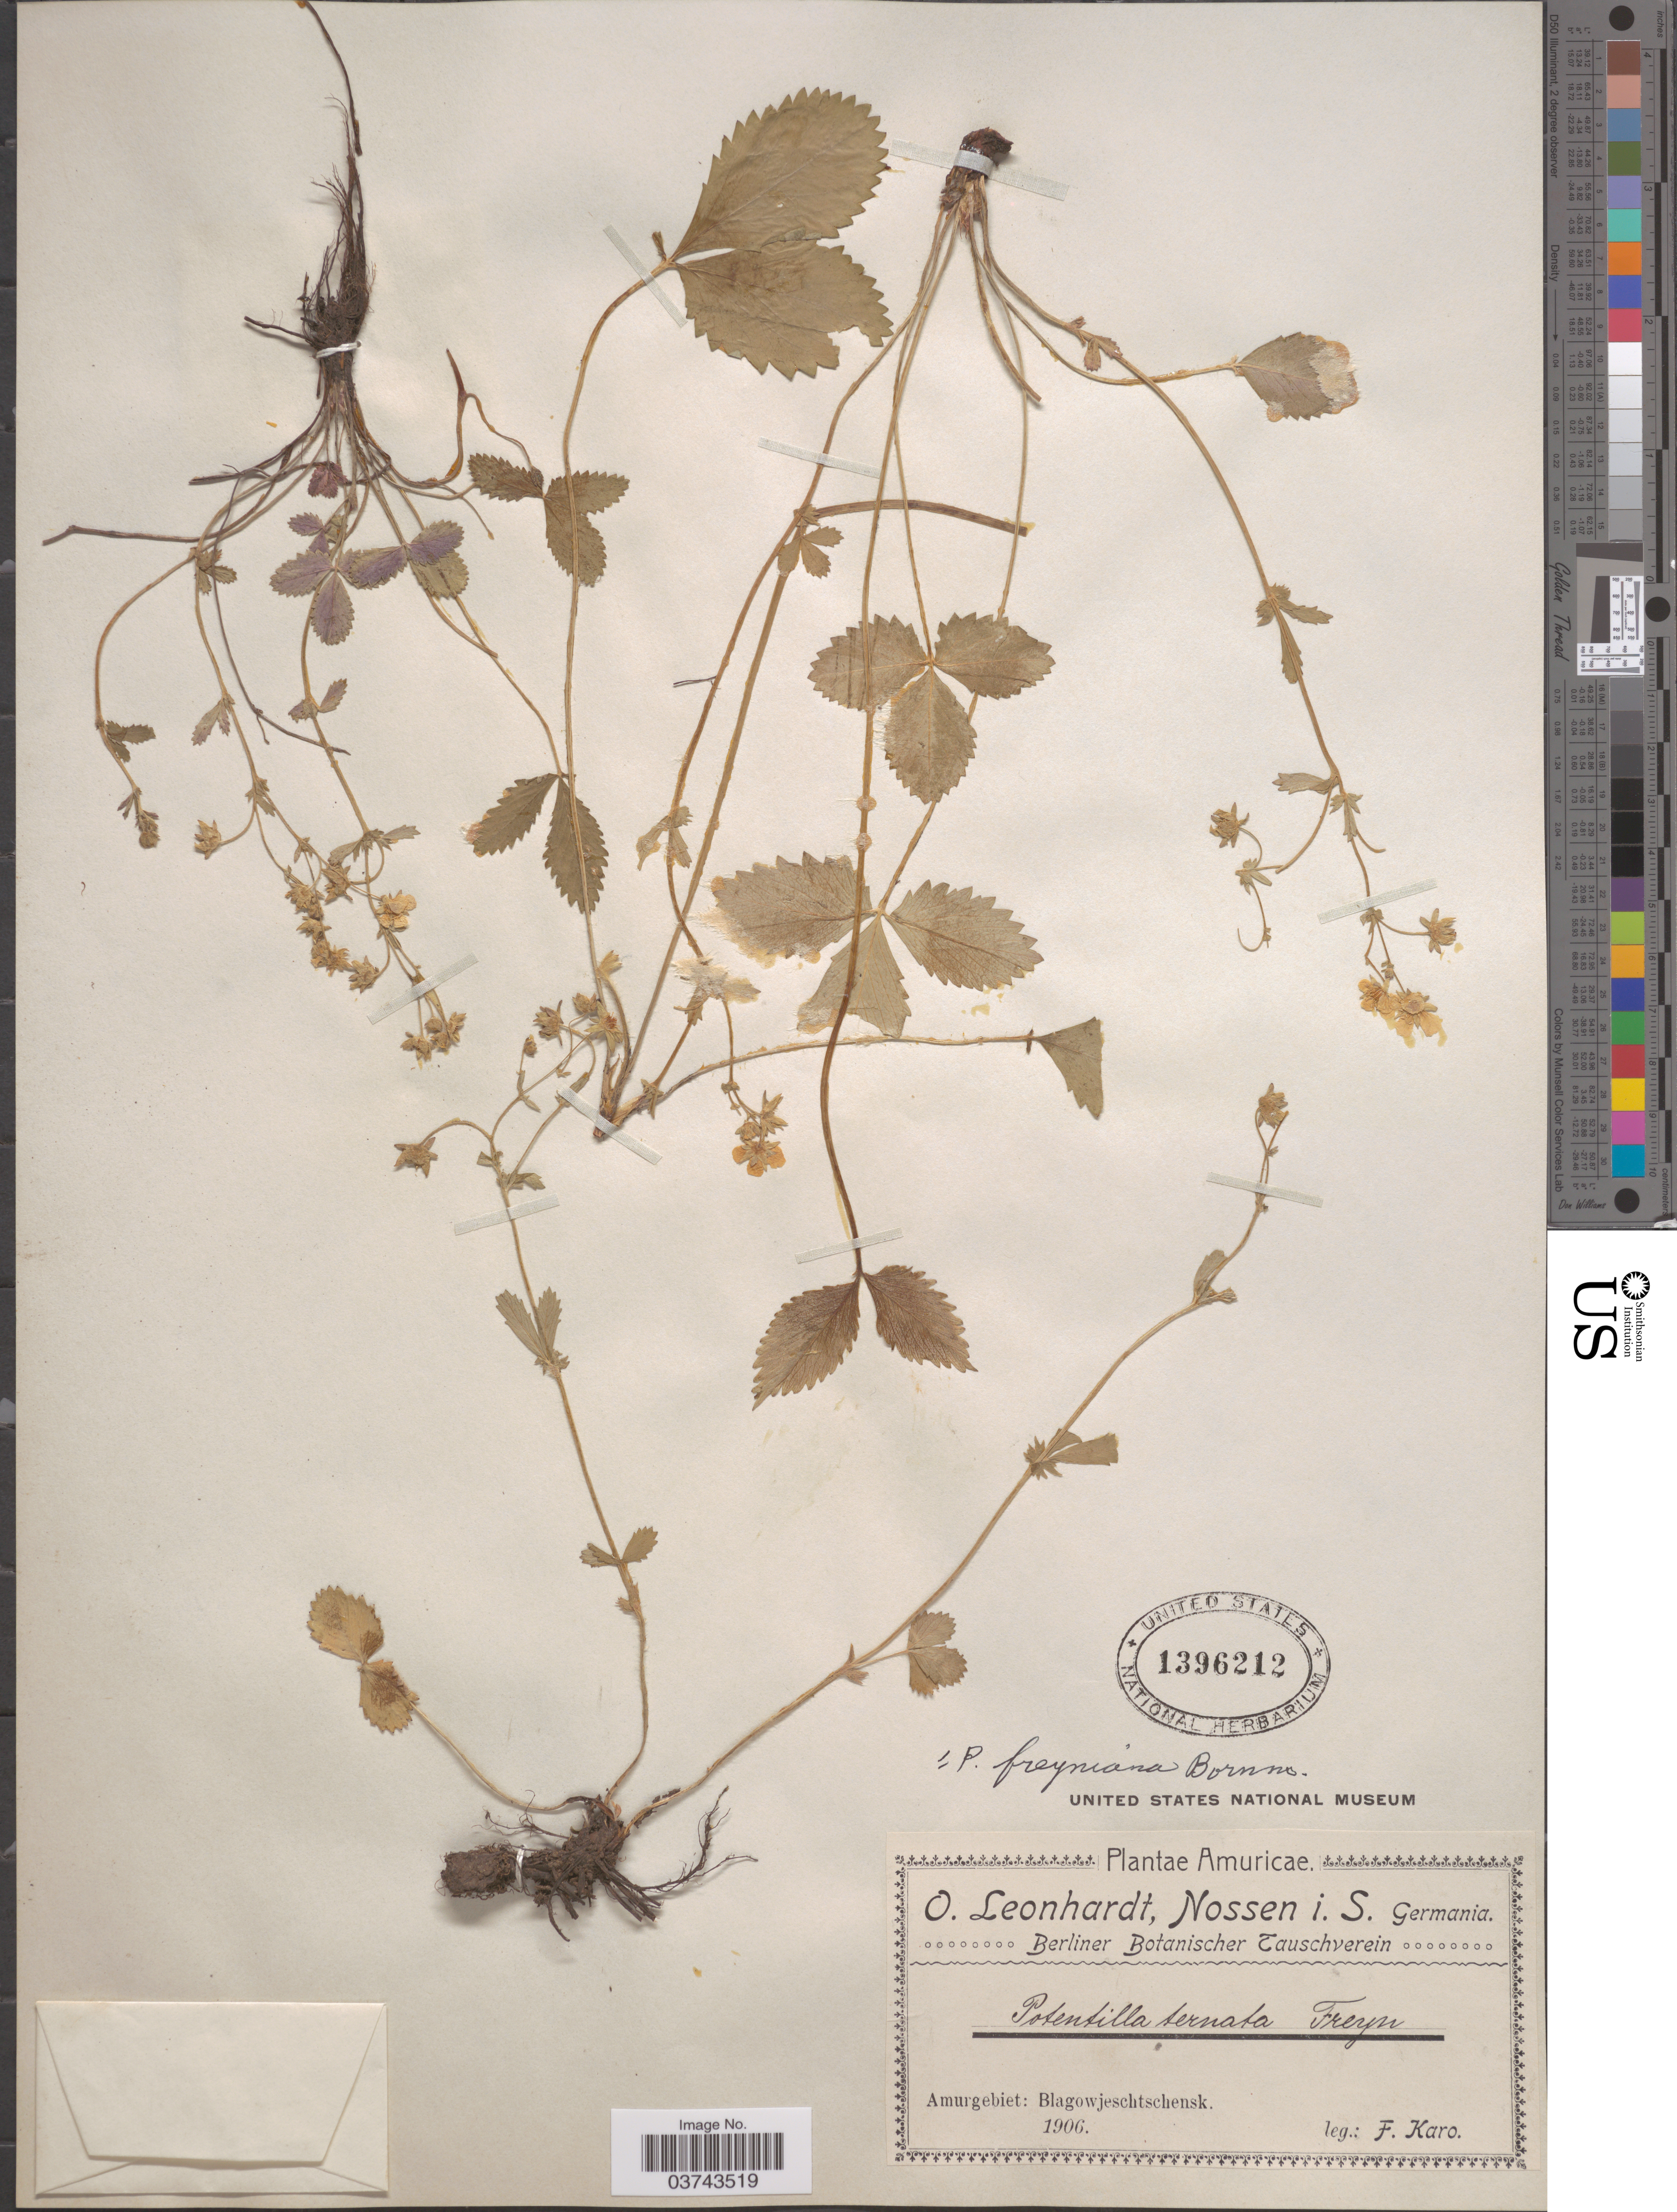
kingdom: Plantae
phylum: Tracheophyta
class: Magnoliopsida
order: Rosales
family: Rosaceae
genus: Potentilla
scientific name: Potentilla freyniana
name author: Bornm.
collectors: F. Karo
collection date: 1906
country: Russian Federation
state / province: Amur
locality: Amurgebiet: Blagowjeschtschensk.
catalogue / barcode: US 1396212